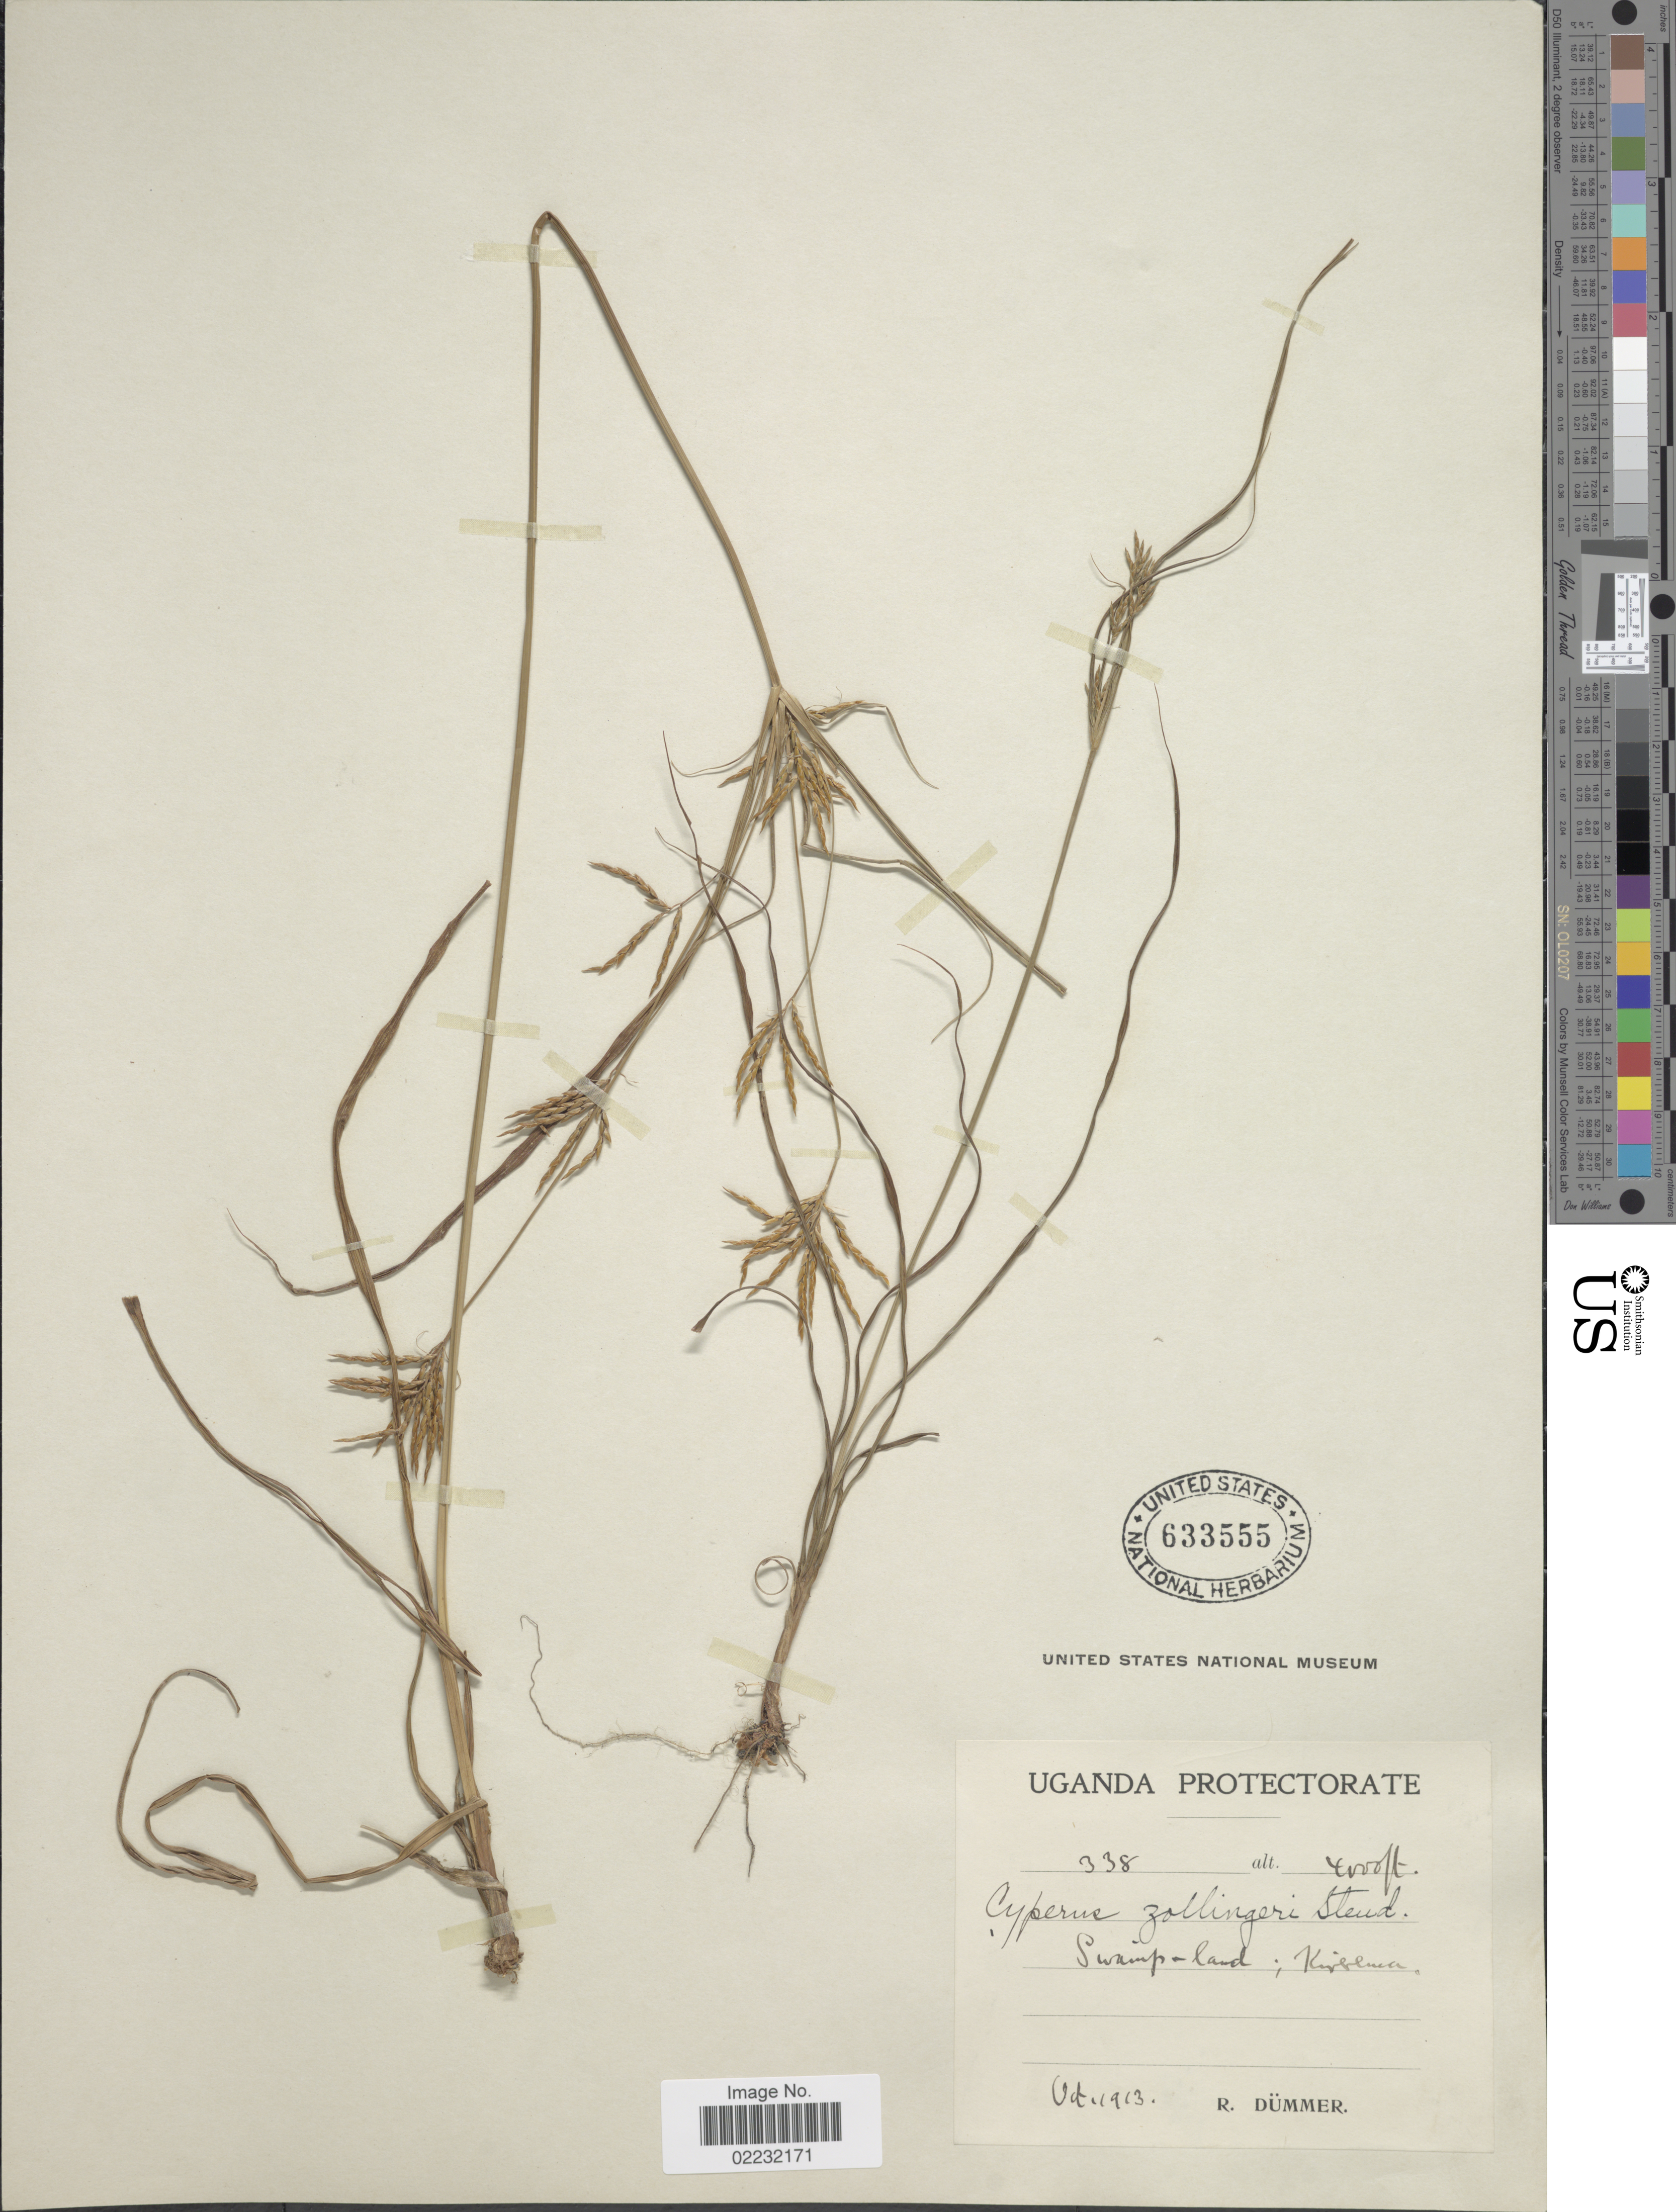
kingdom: Plantae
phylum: Tracheophyta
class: Liliopsida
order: Poales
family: Cyperaceae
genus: Cyperus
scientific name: Cyperus tenuiculmis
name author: Boeckeler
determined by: Strong, Mark T., (BOT), Smithsonian Institution - National Museum of Natural History (UNITED STATES)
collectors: R. A. Dümmer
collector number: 338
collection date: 1913-10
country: Uganda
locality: Swamp-land; Kirerema.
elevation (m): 1219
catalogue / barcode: US 633555